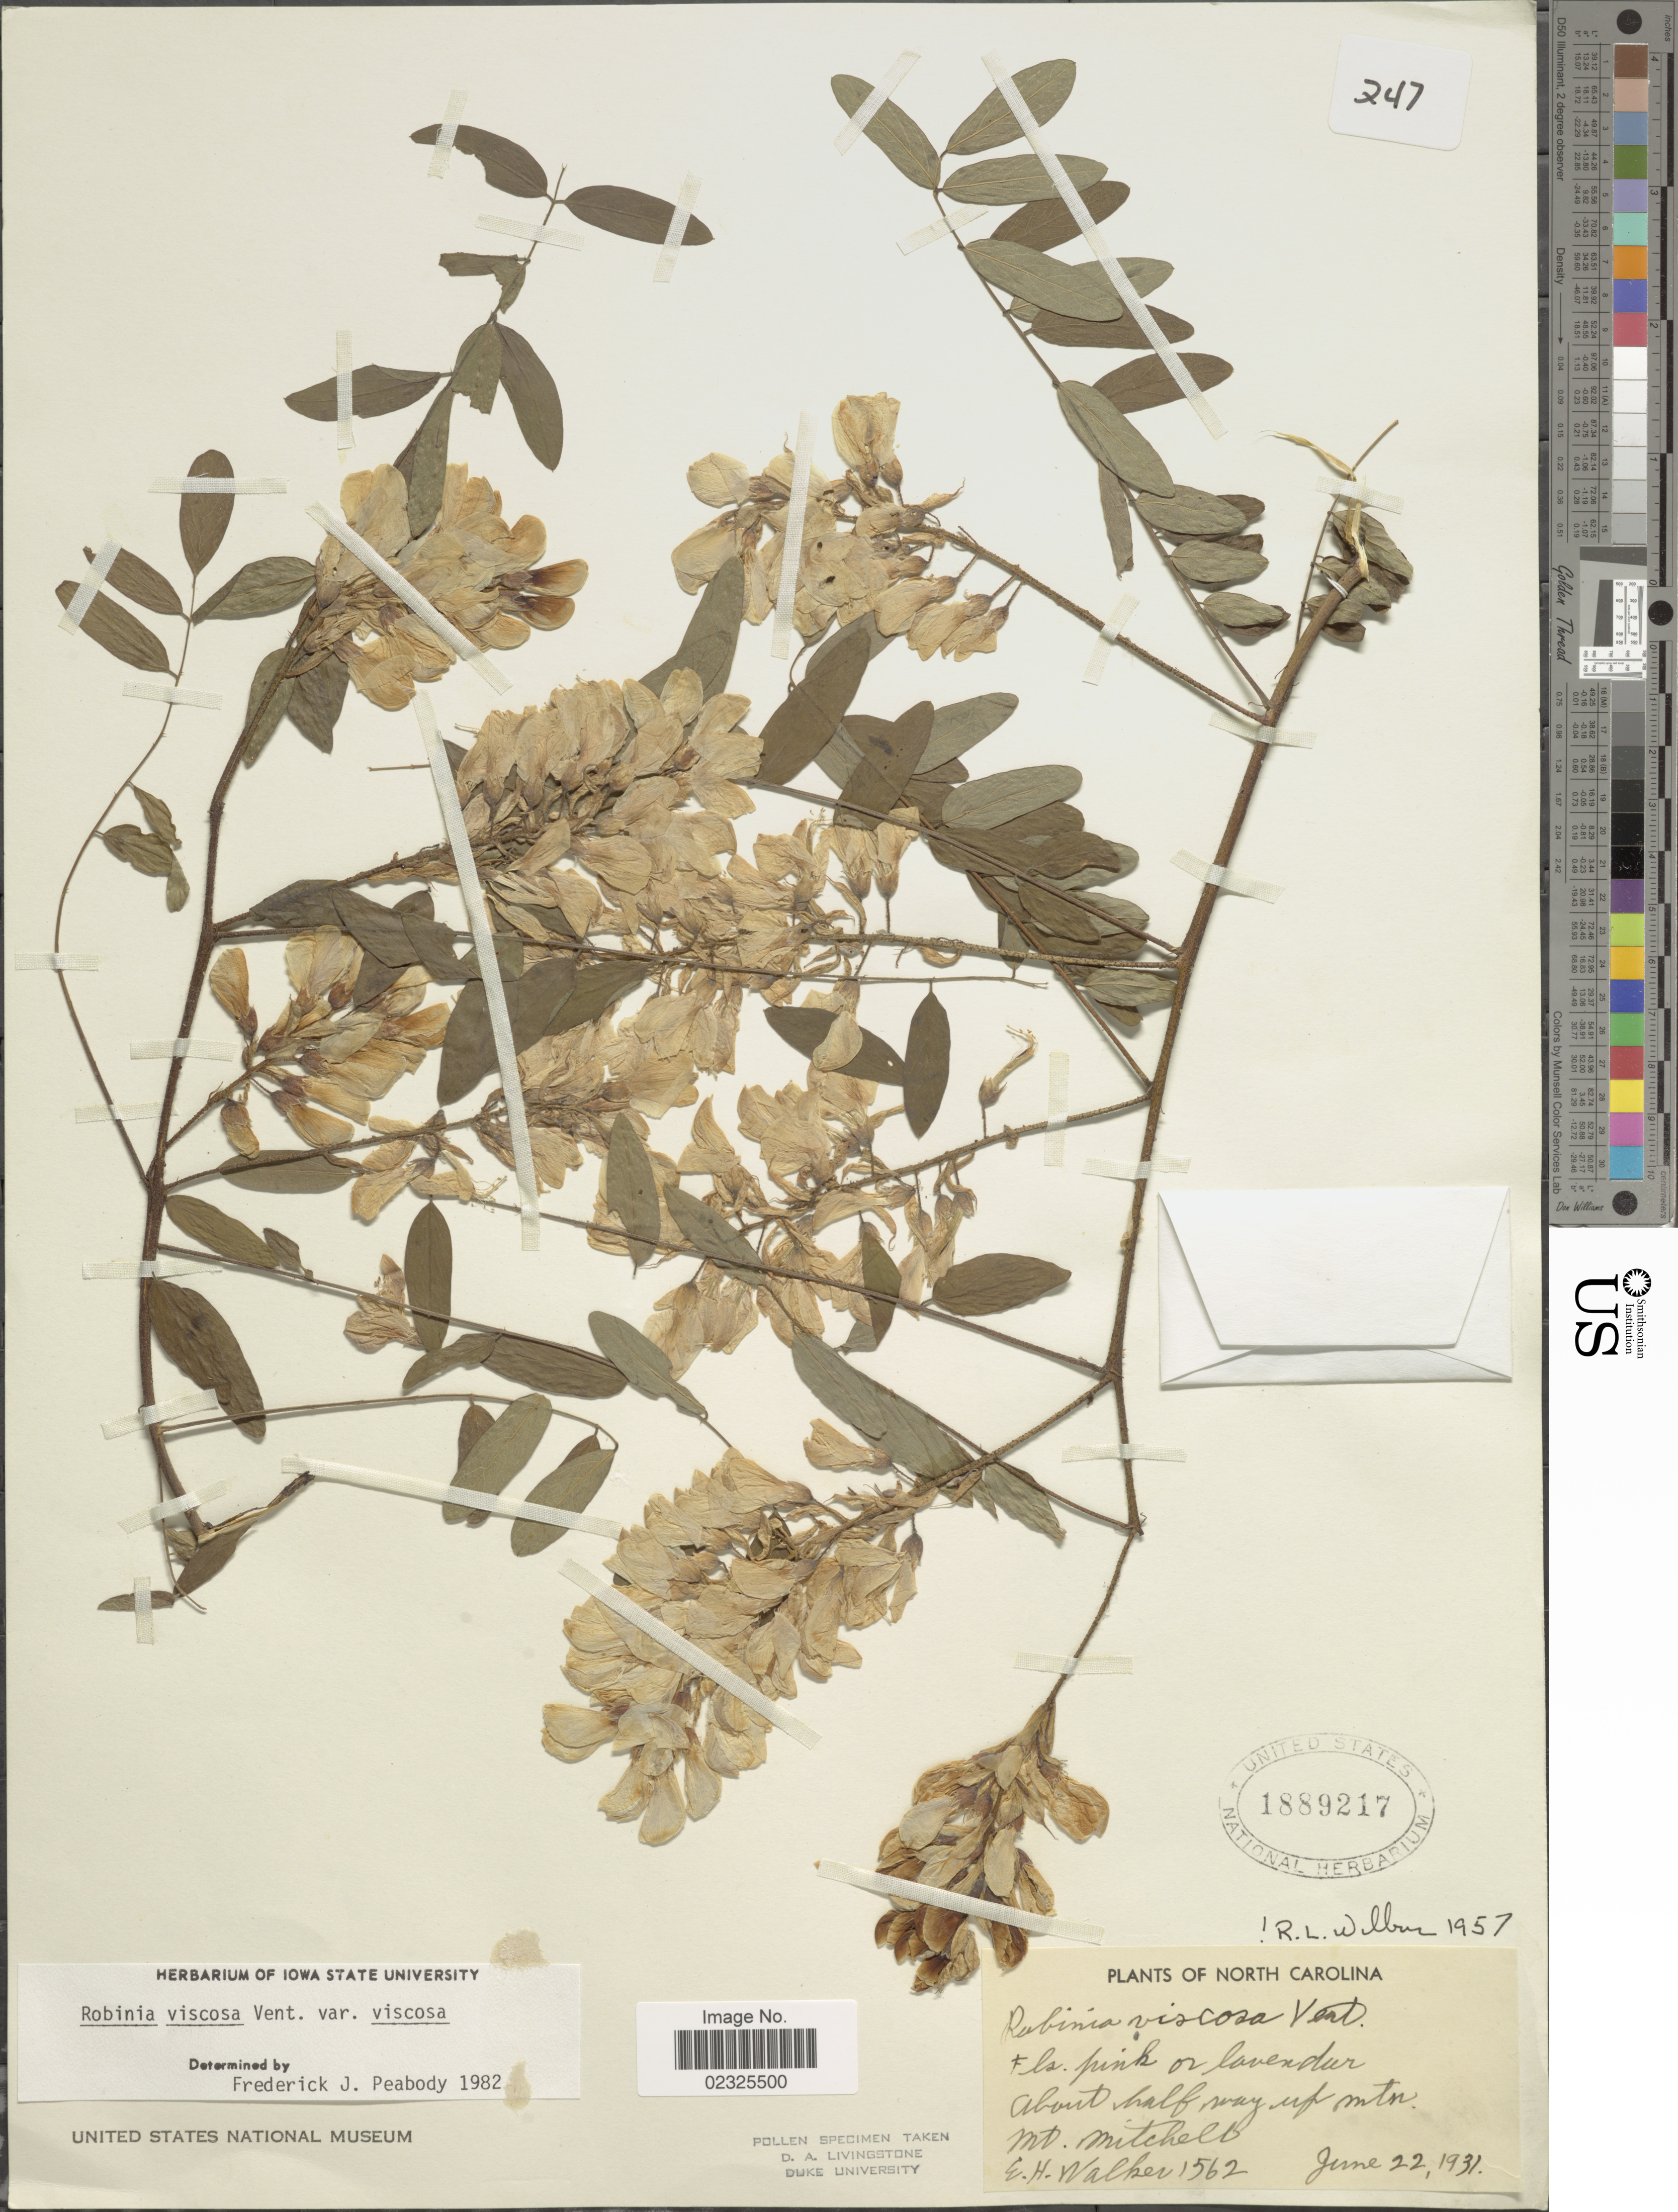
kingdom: Plantae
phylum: Tracheophyta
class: Magnoliopsida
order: Fabales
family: Fabaceae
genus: Robinia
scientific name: Robinia viscosa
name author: Vent.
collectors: E. H. Walker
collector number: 1562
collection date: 1931-06-22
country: United States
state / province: North Carolina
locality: About half wau up mtn, Mt. Mitchell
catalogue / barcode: US 1889217